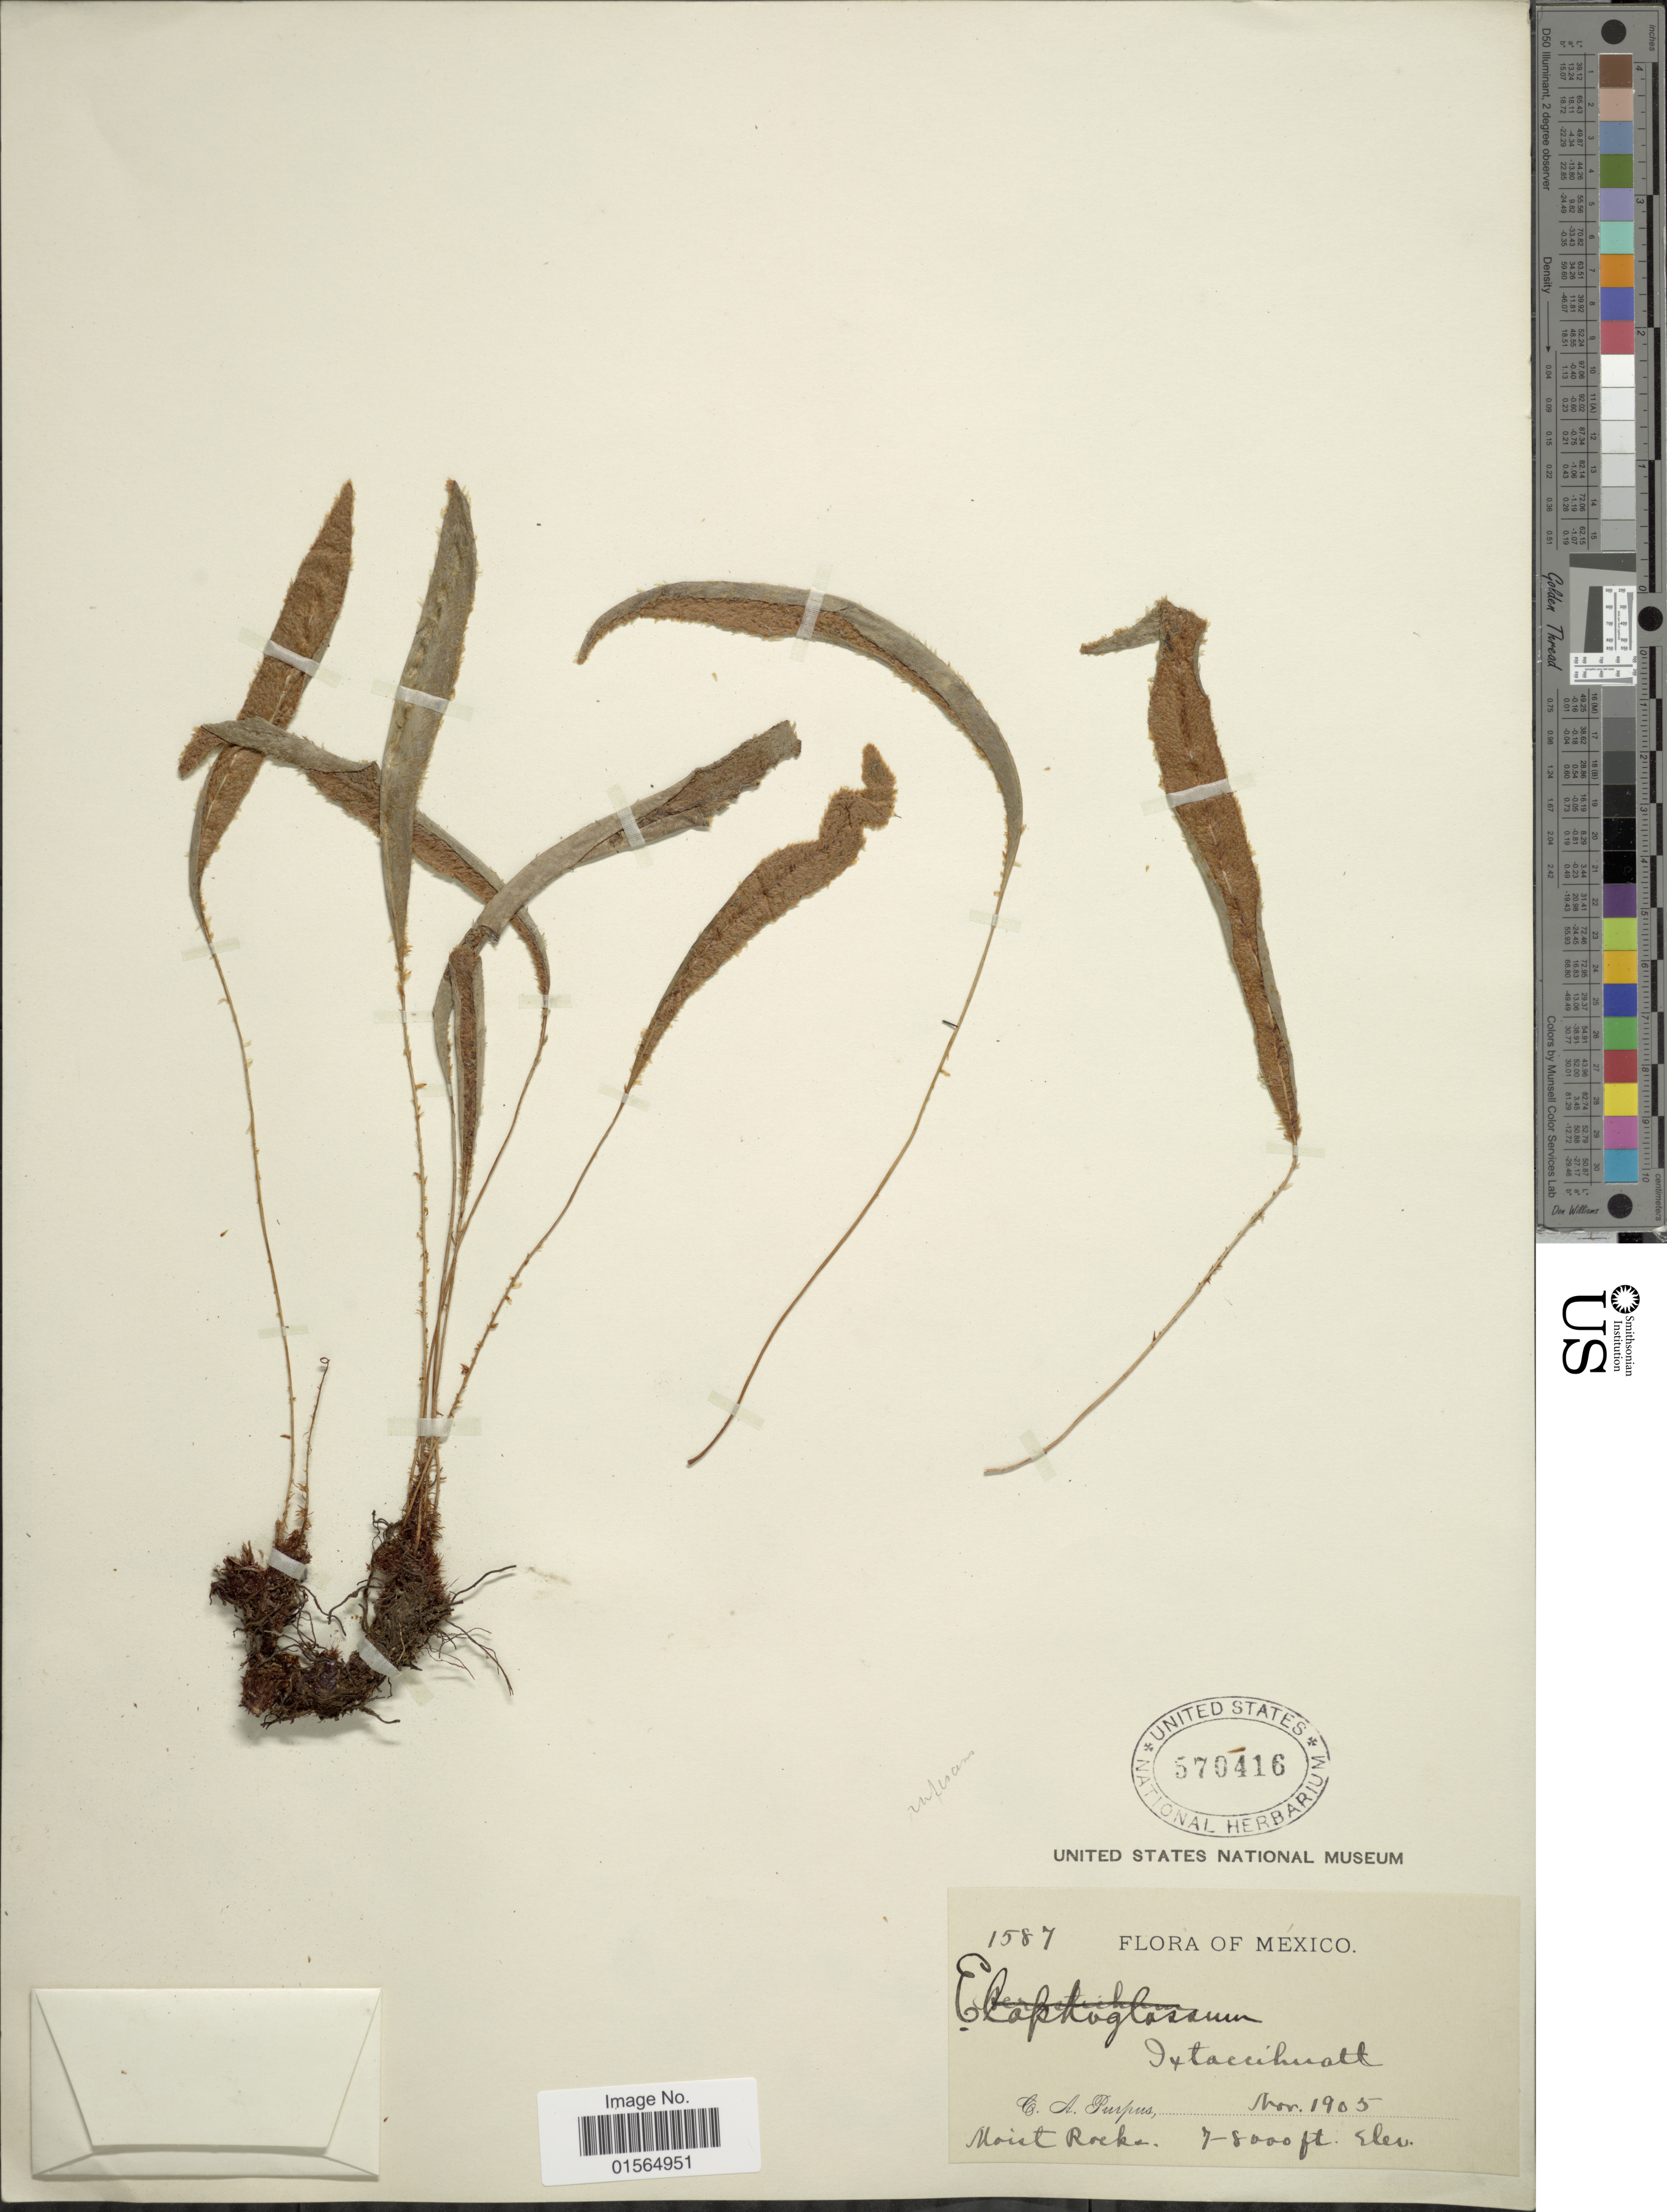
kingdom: Plantae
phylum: Tracheophyta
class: Polypodiopsida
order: Polypodiales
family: Dryopteridaceae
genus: Elaphoglossum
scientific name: Elaphoglossum rufescens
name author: (Liebm.) T. Moore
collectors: C. A. Purpus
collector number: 1587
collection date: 1905-11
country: Mexico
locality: Iztaccihuatl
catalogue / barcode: US 570416